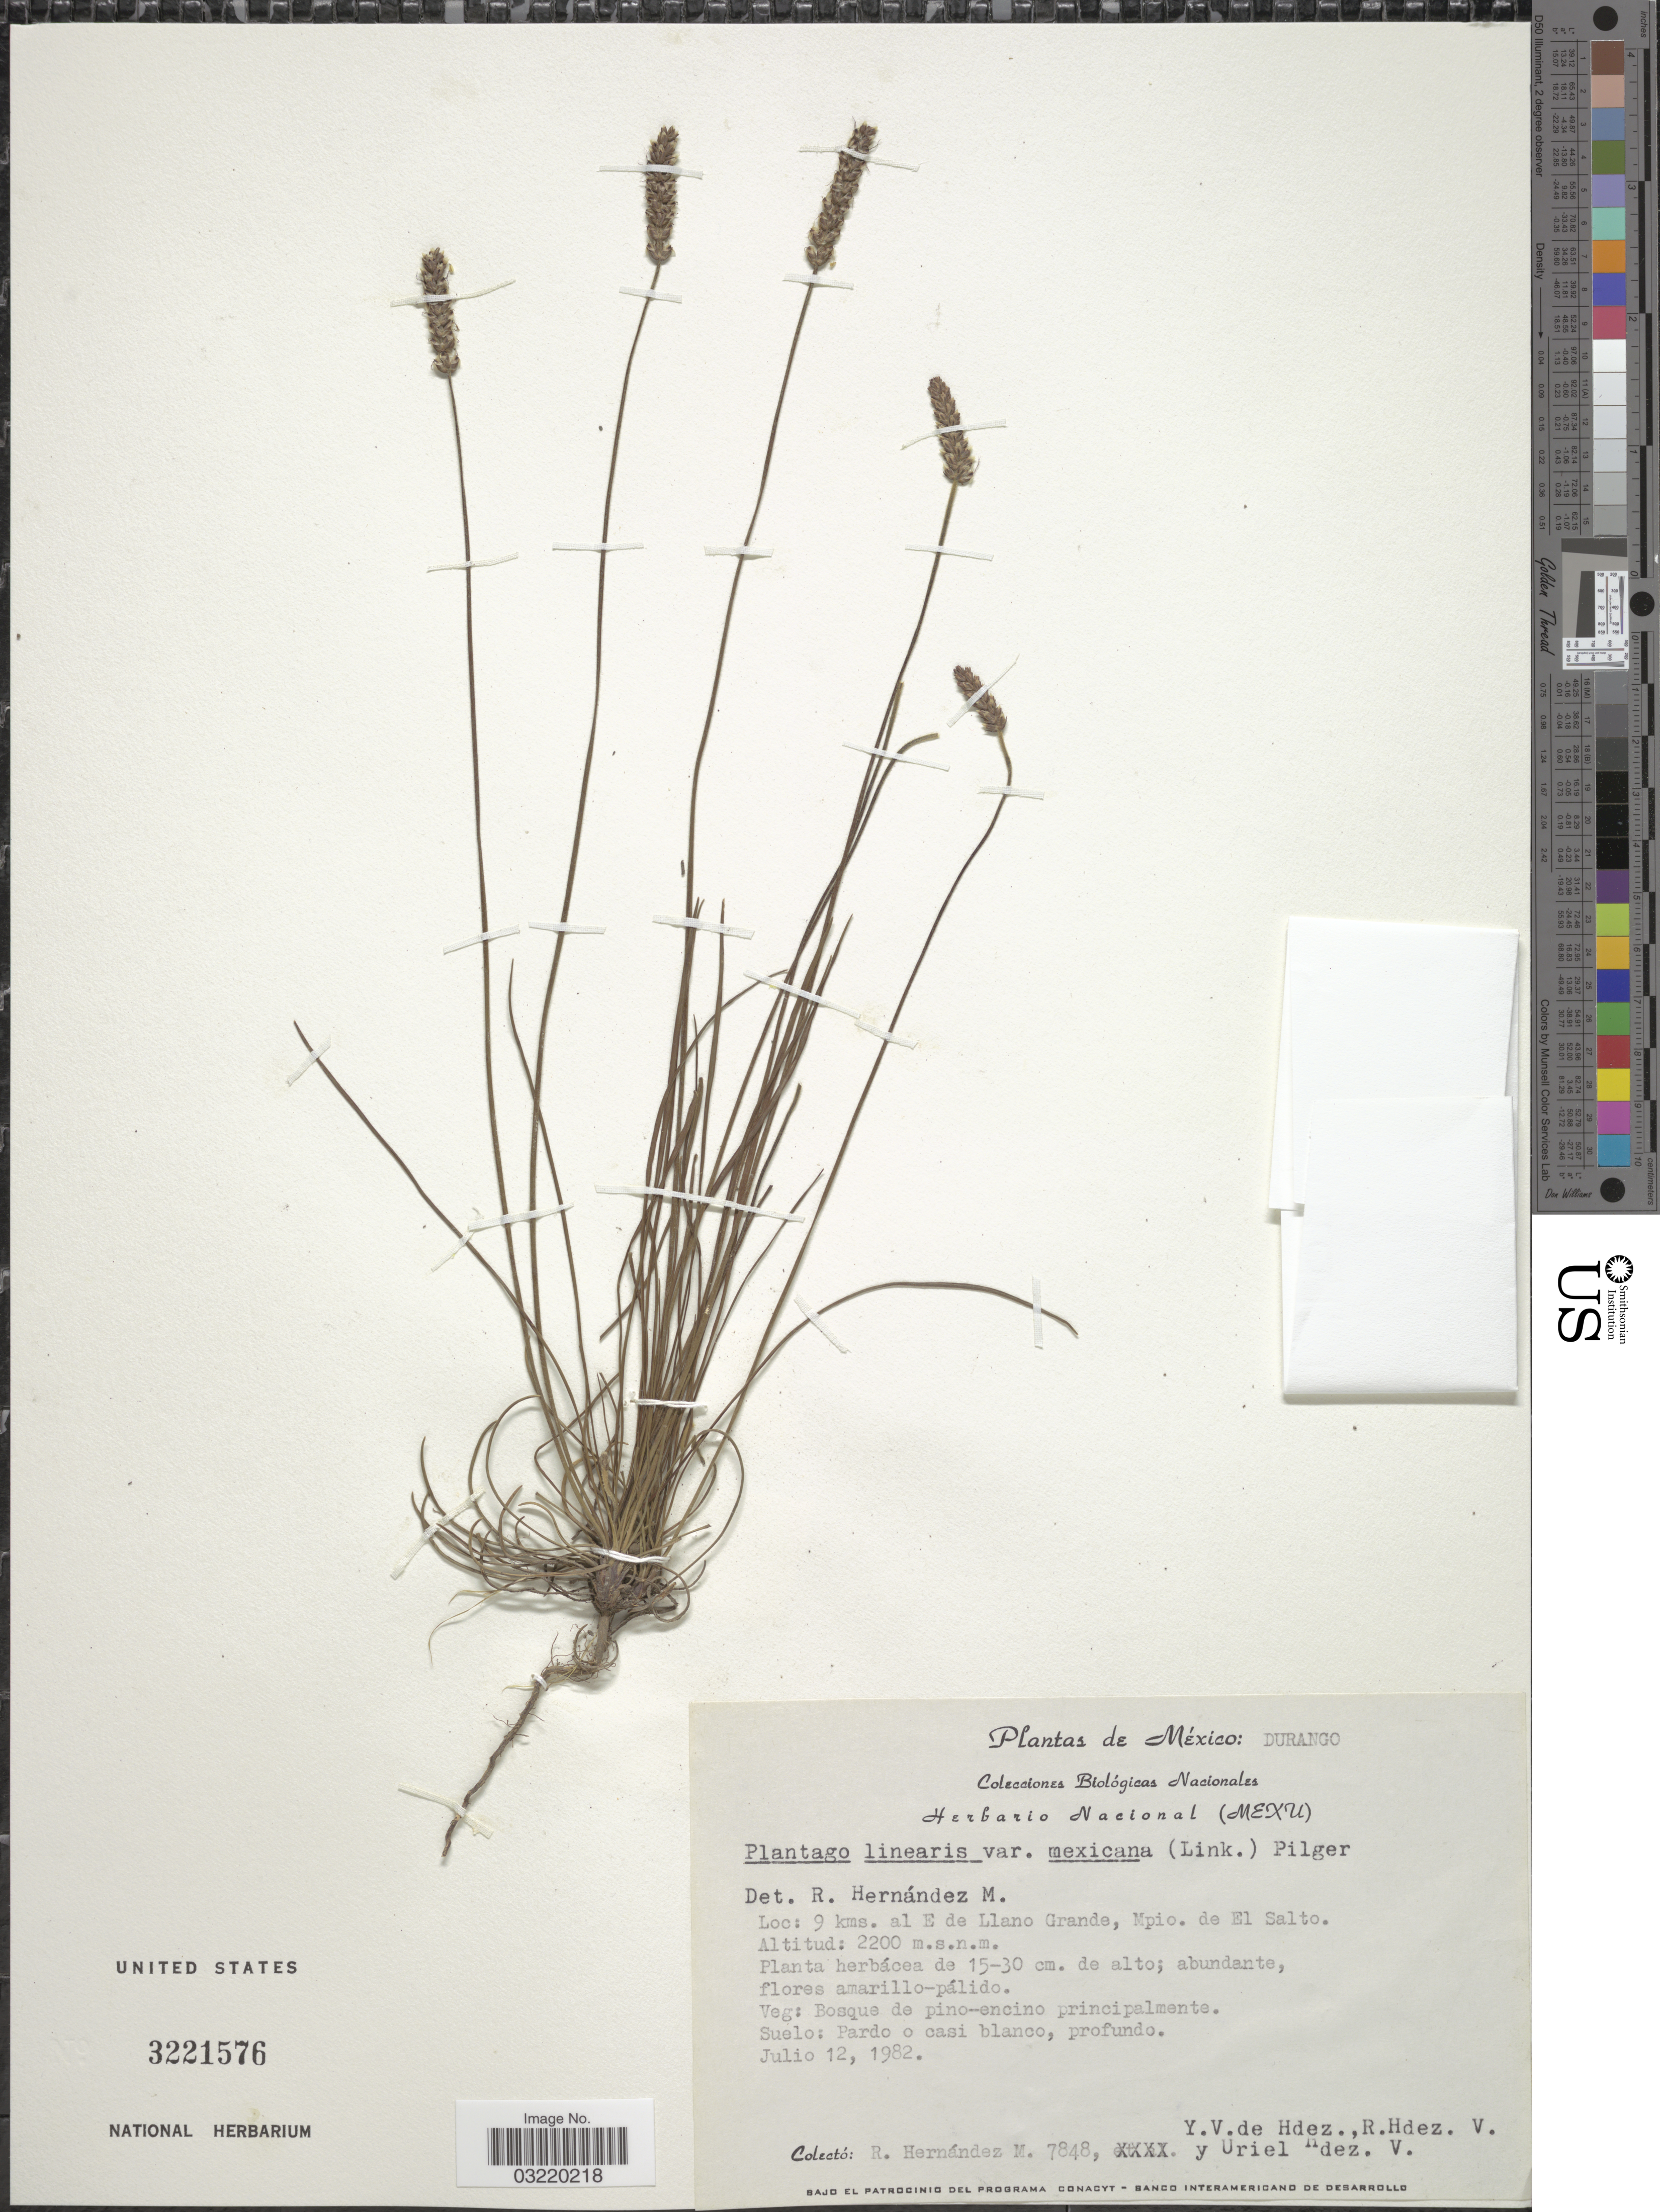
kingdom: Plantae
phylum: Tracheophyta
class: Magnoliopsida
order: Lamiales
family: Plantaginaceae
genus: Plantago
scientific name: Plantago nivea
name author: Kunth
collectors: R. Hernández M., Y. V. De Hdez, R. Hdez.-V. & U. Hdez.-V.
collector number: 7848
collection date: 1982-06-12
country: Mexico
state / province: Durango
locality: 9 kms. al E de Llano Grande, Mpio. de El Salto.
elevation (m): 2200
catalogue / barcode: US 3221576